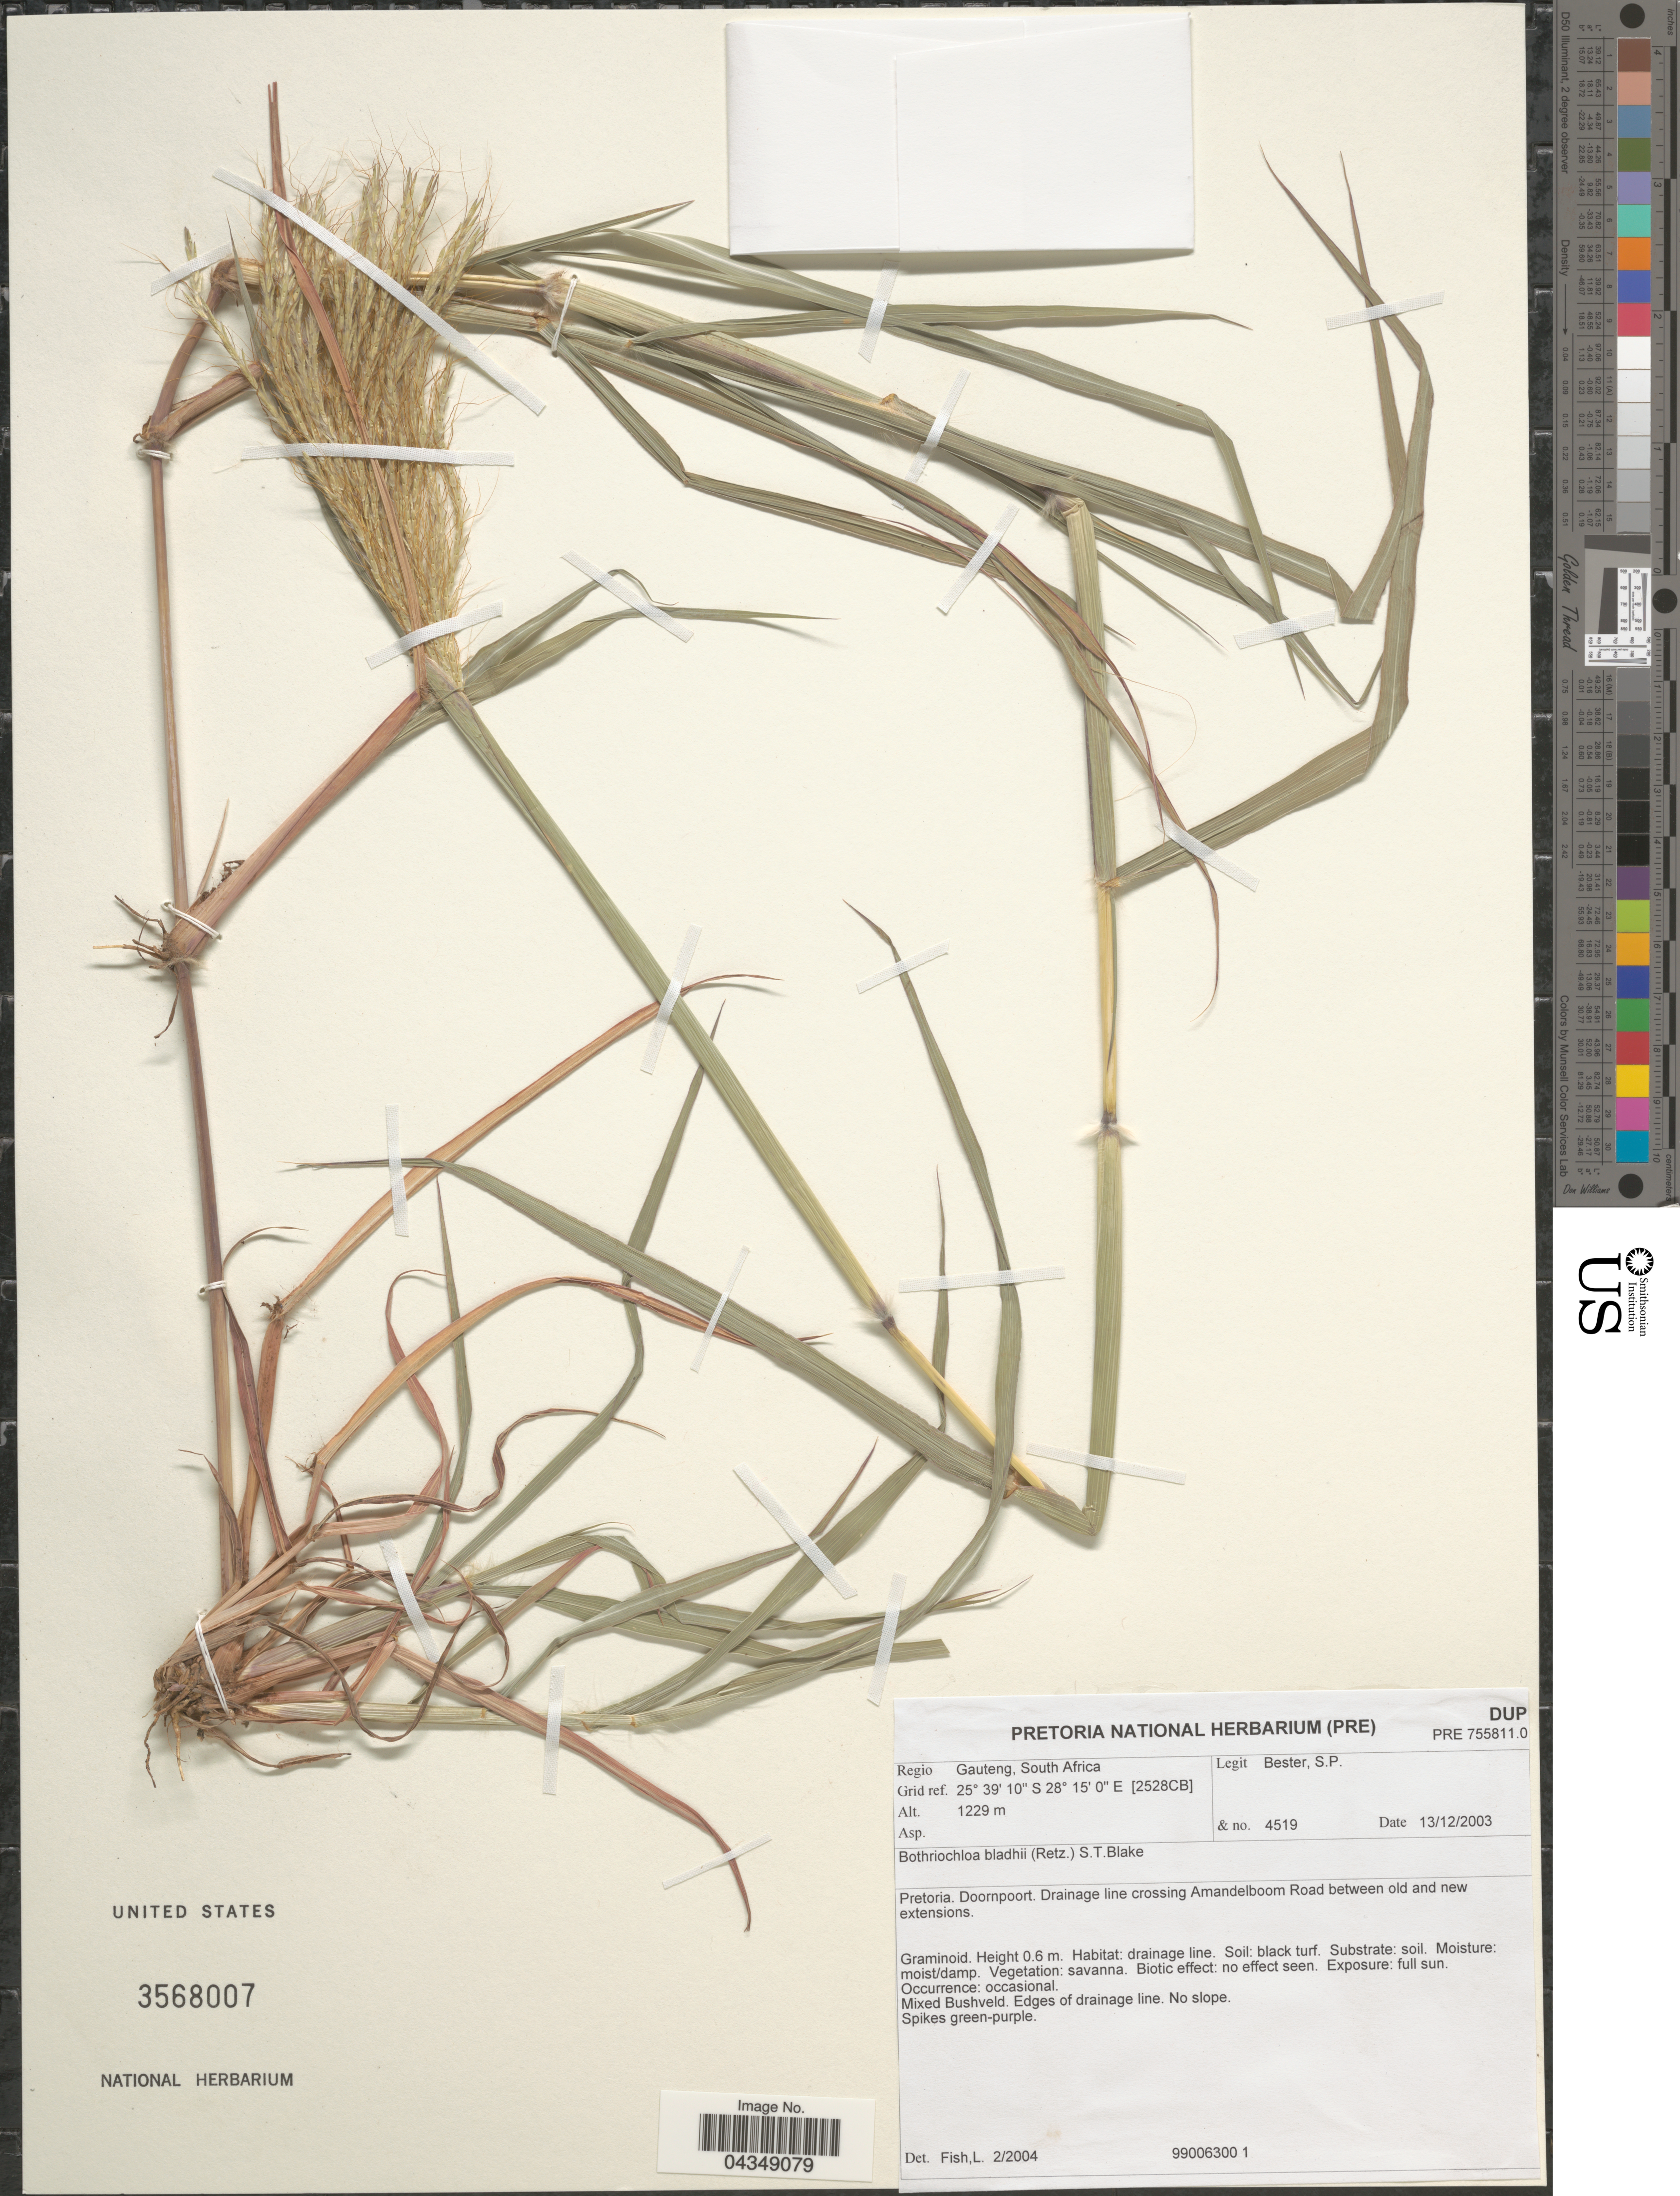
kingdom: Plantae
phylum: Tracheophyta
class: Liliopsida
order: Poales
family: Poaceae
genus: Bothriochloa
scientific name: Bothriochloa bladhii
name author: (Retz.) S.T. Blake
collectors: S. Bester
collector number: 4519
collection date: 2003-12-13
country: South Africa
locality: Regio Guateng, South Africa. Grid ref. [2528CB]. Pretoria, Doornpoort. Drainage line crossing Amandelboom Road between old and new extensions.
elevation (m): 1229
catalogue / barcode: US 3568007